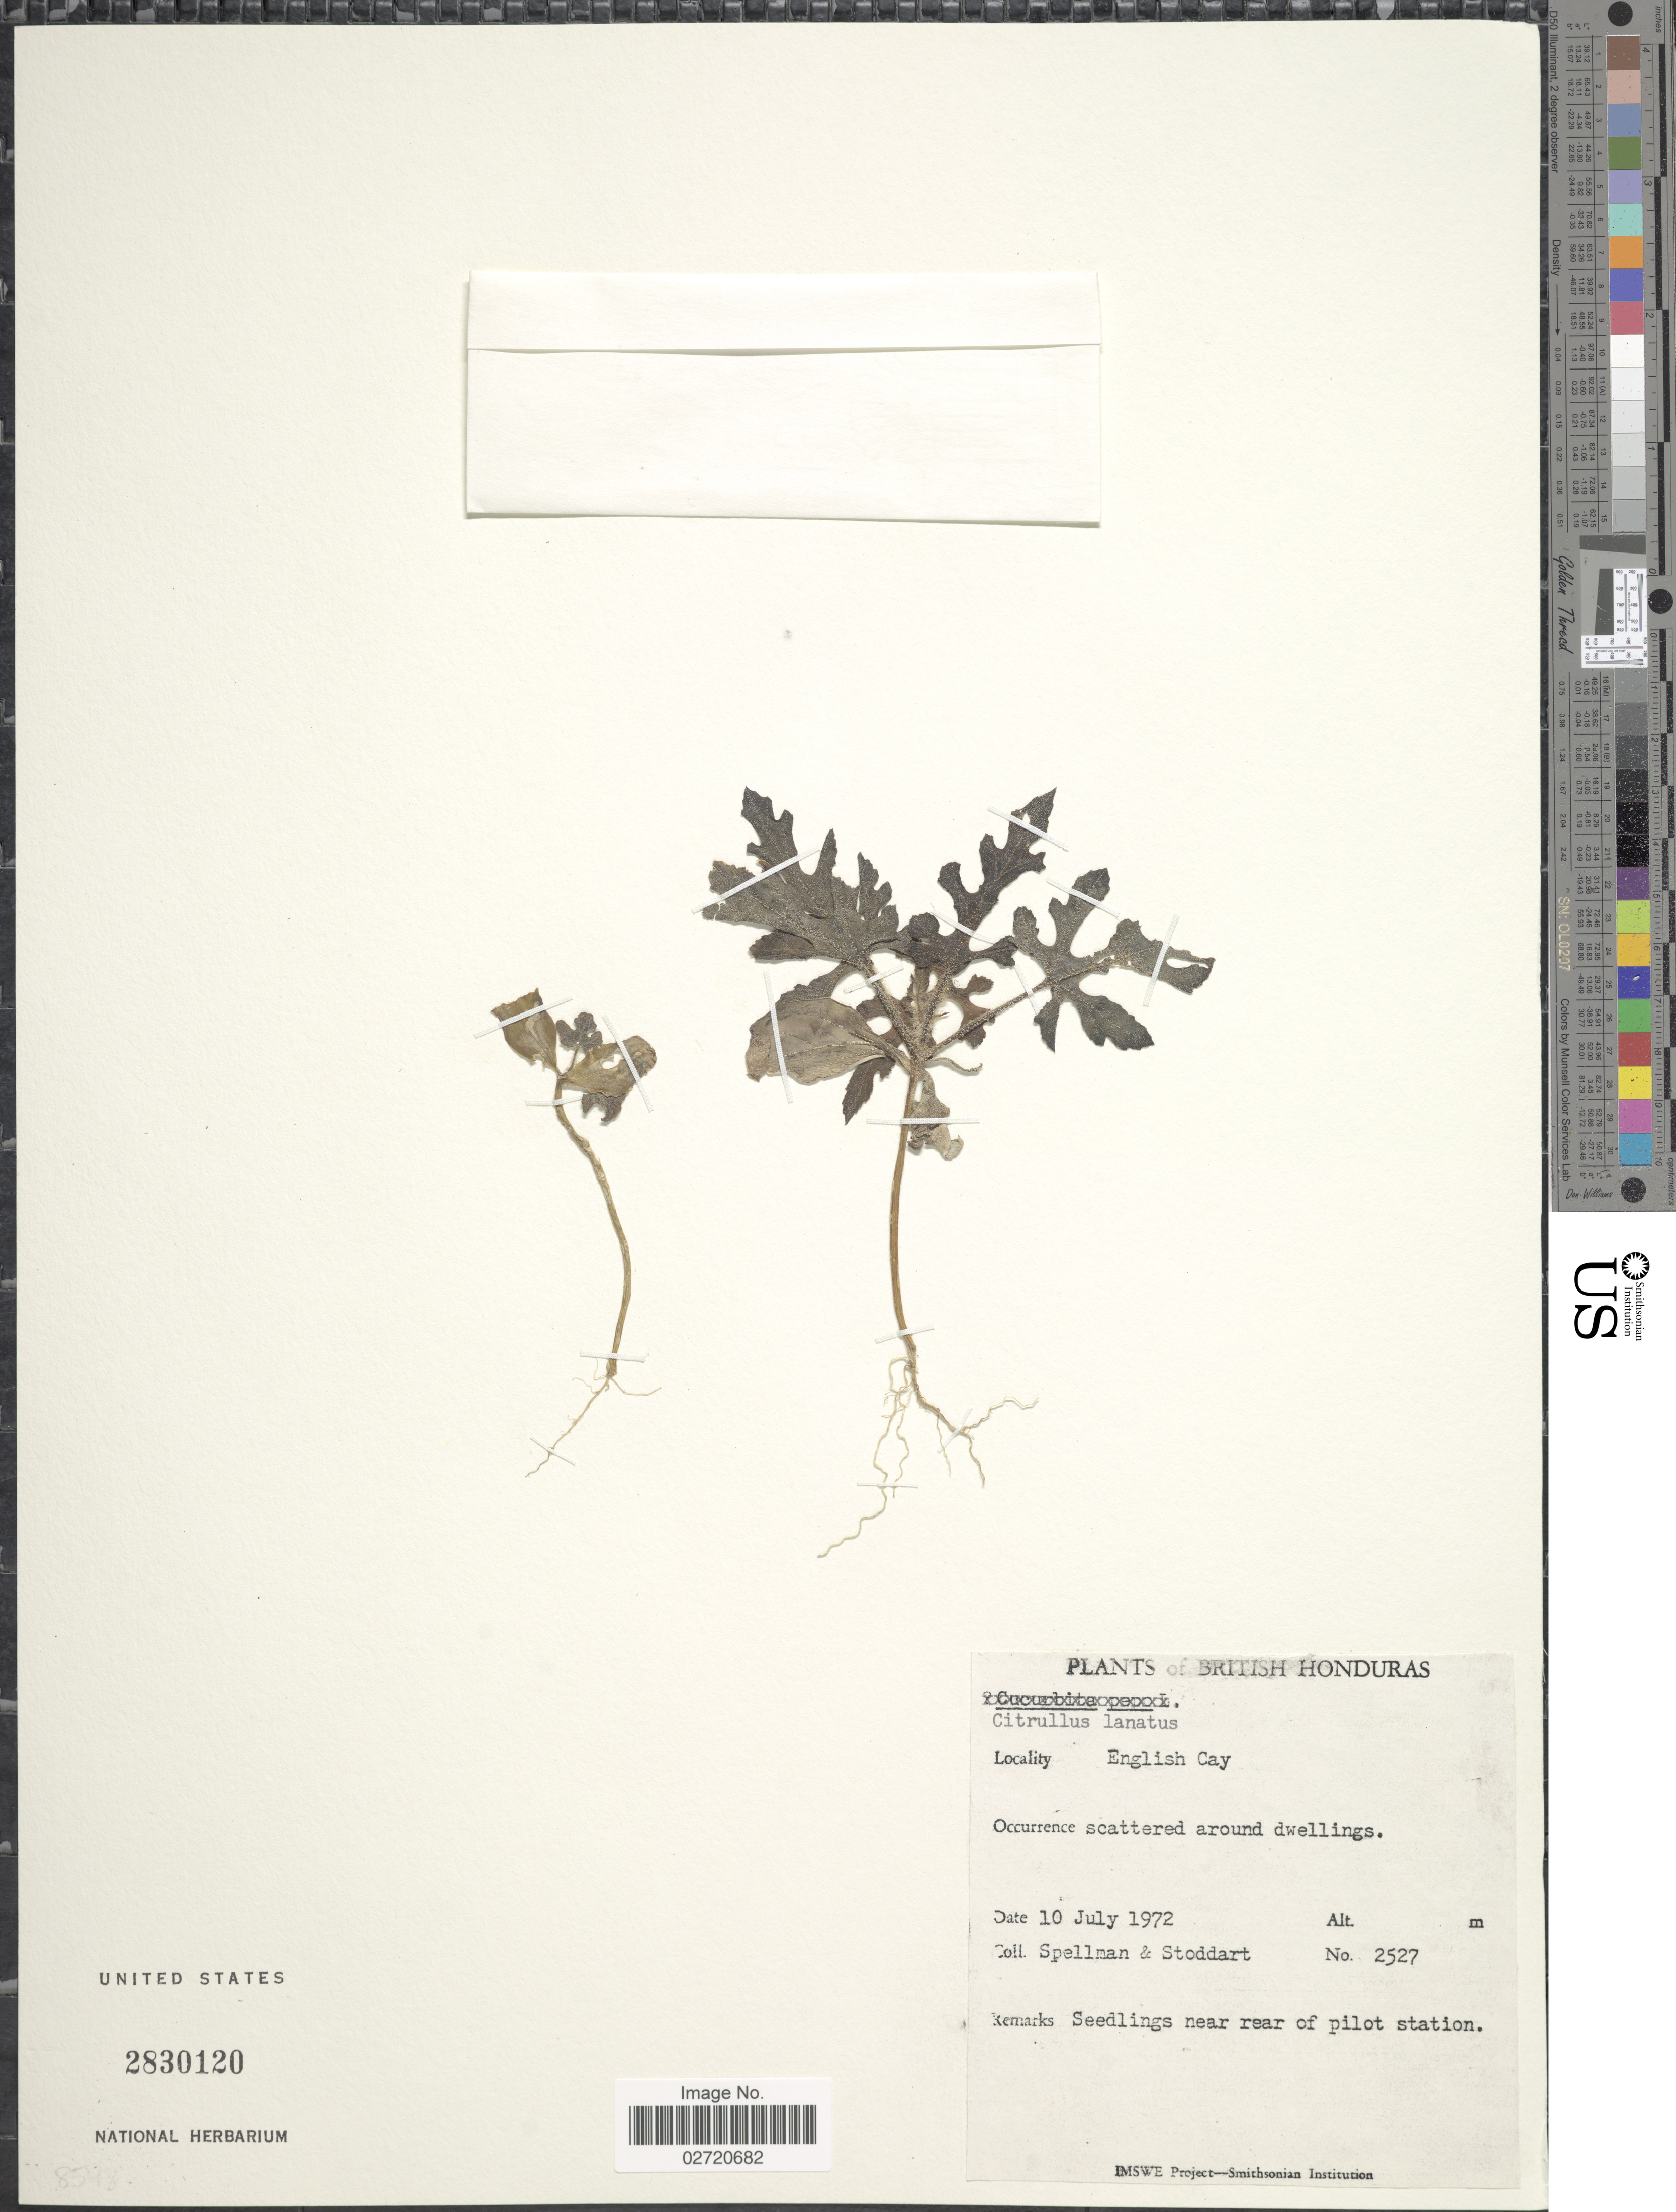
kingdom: Plantae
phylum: Tracheophyta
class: Magnoliopsida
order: Cucurbitales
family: Cucurbitaceae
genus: Citrullus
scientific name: Citrullus lanatus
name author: (Thunb.) Matsum. & Nakai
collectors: Spellman, -- & -. Stoddart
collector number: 2527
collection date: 1972-07-10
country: Belize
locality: British Honduras, English Cay.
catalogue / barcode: US 2830120